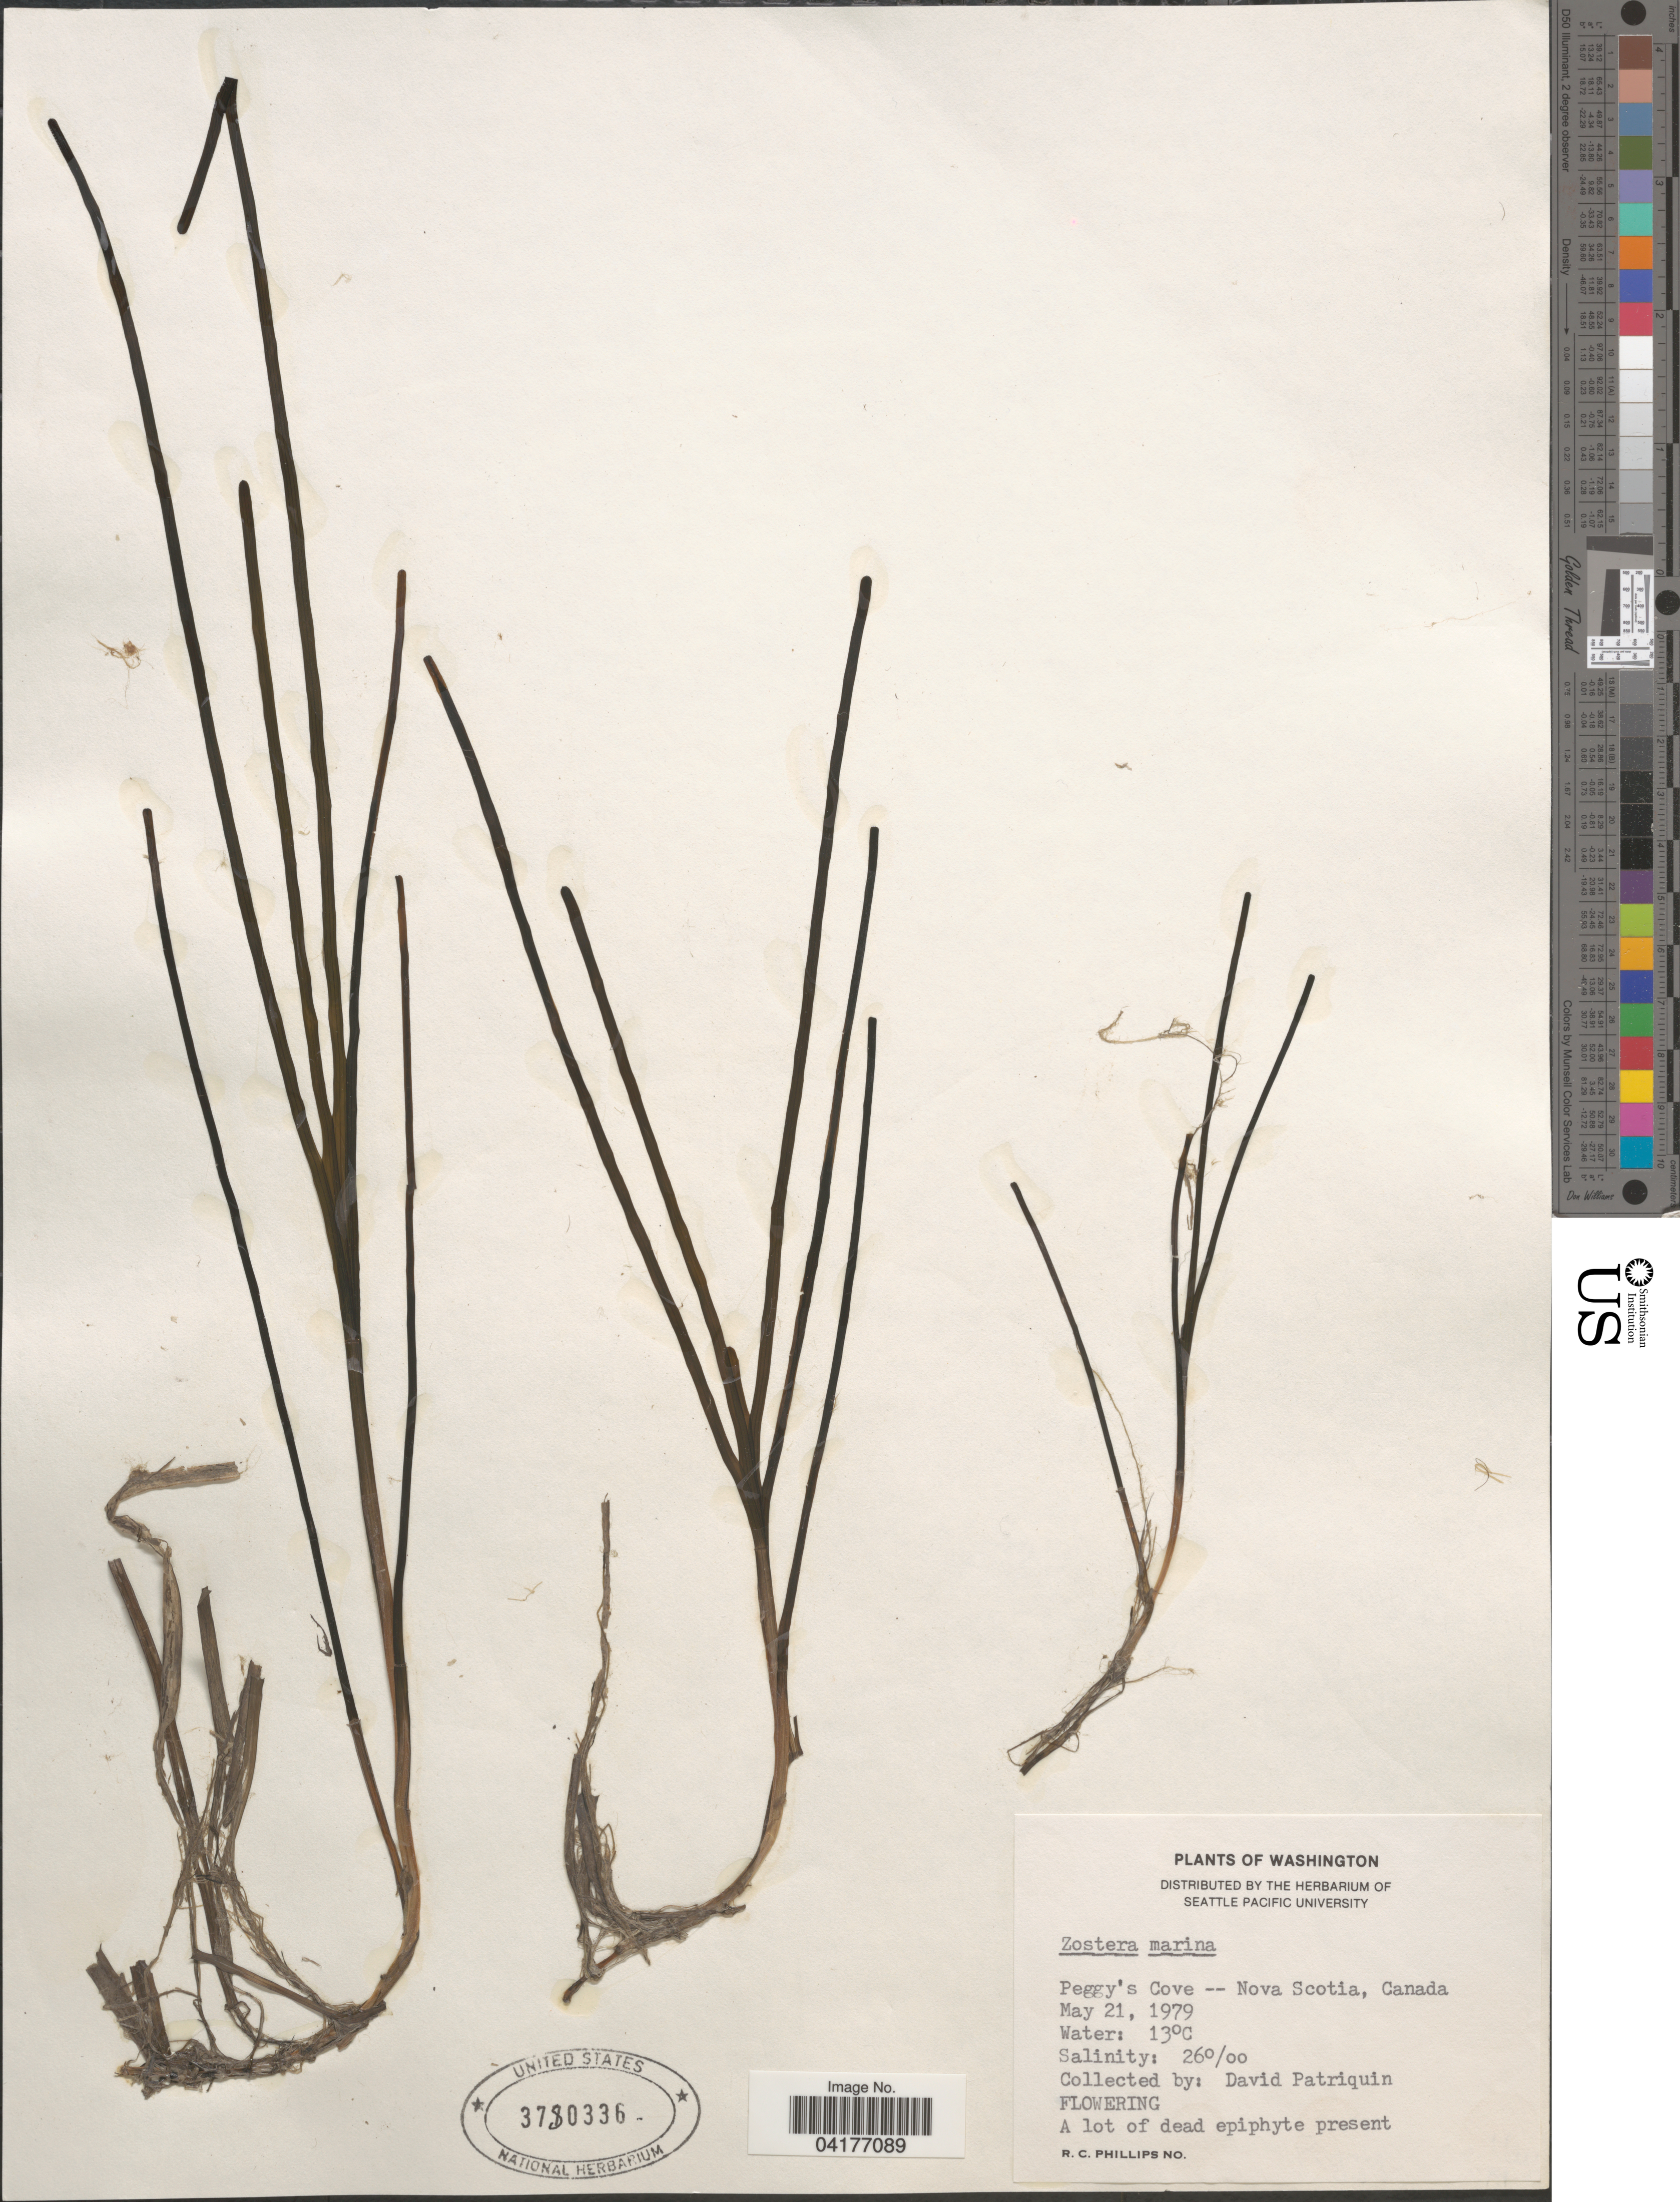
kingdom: Plantae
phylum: Tracheophyta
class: Liliopsida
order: Alismatales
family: Zosteraceae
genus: Zostera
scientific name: Zostera marina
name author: L.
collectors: D. Patriquin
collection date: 1979-05-21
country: Canada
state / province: Nova Scotia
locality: Peggy's Cove.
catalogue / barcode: US 3780336